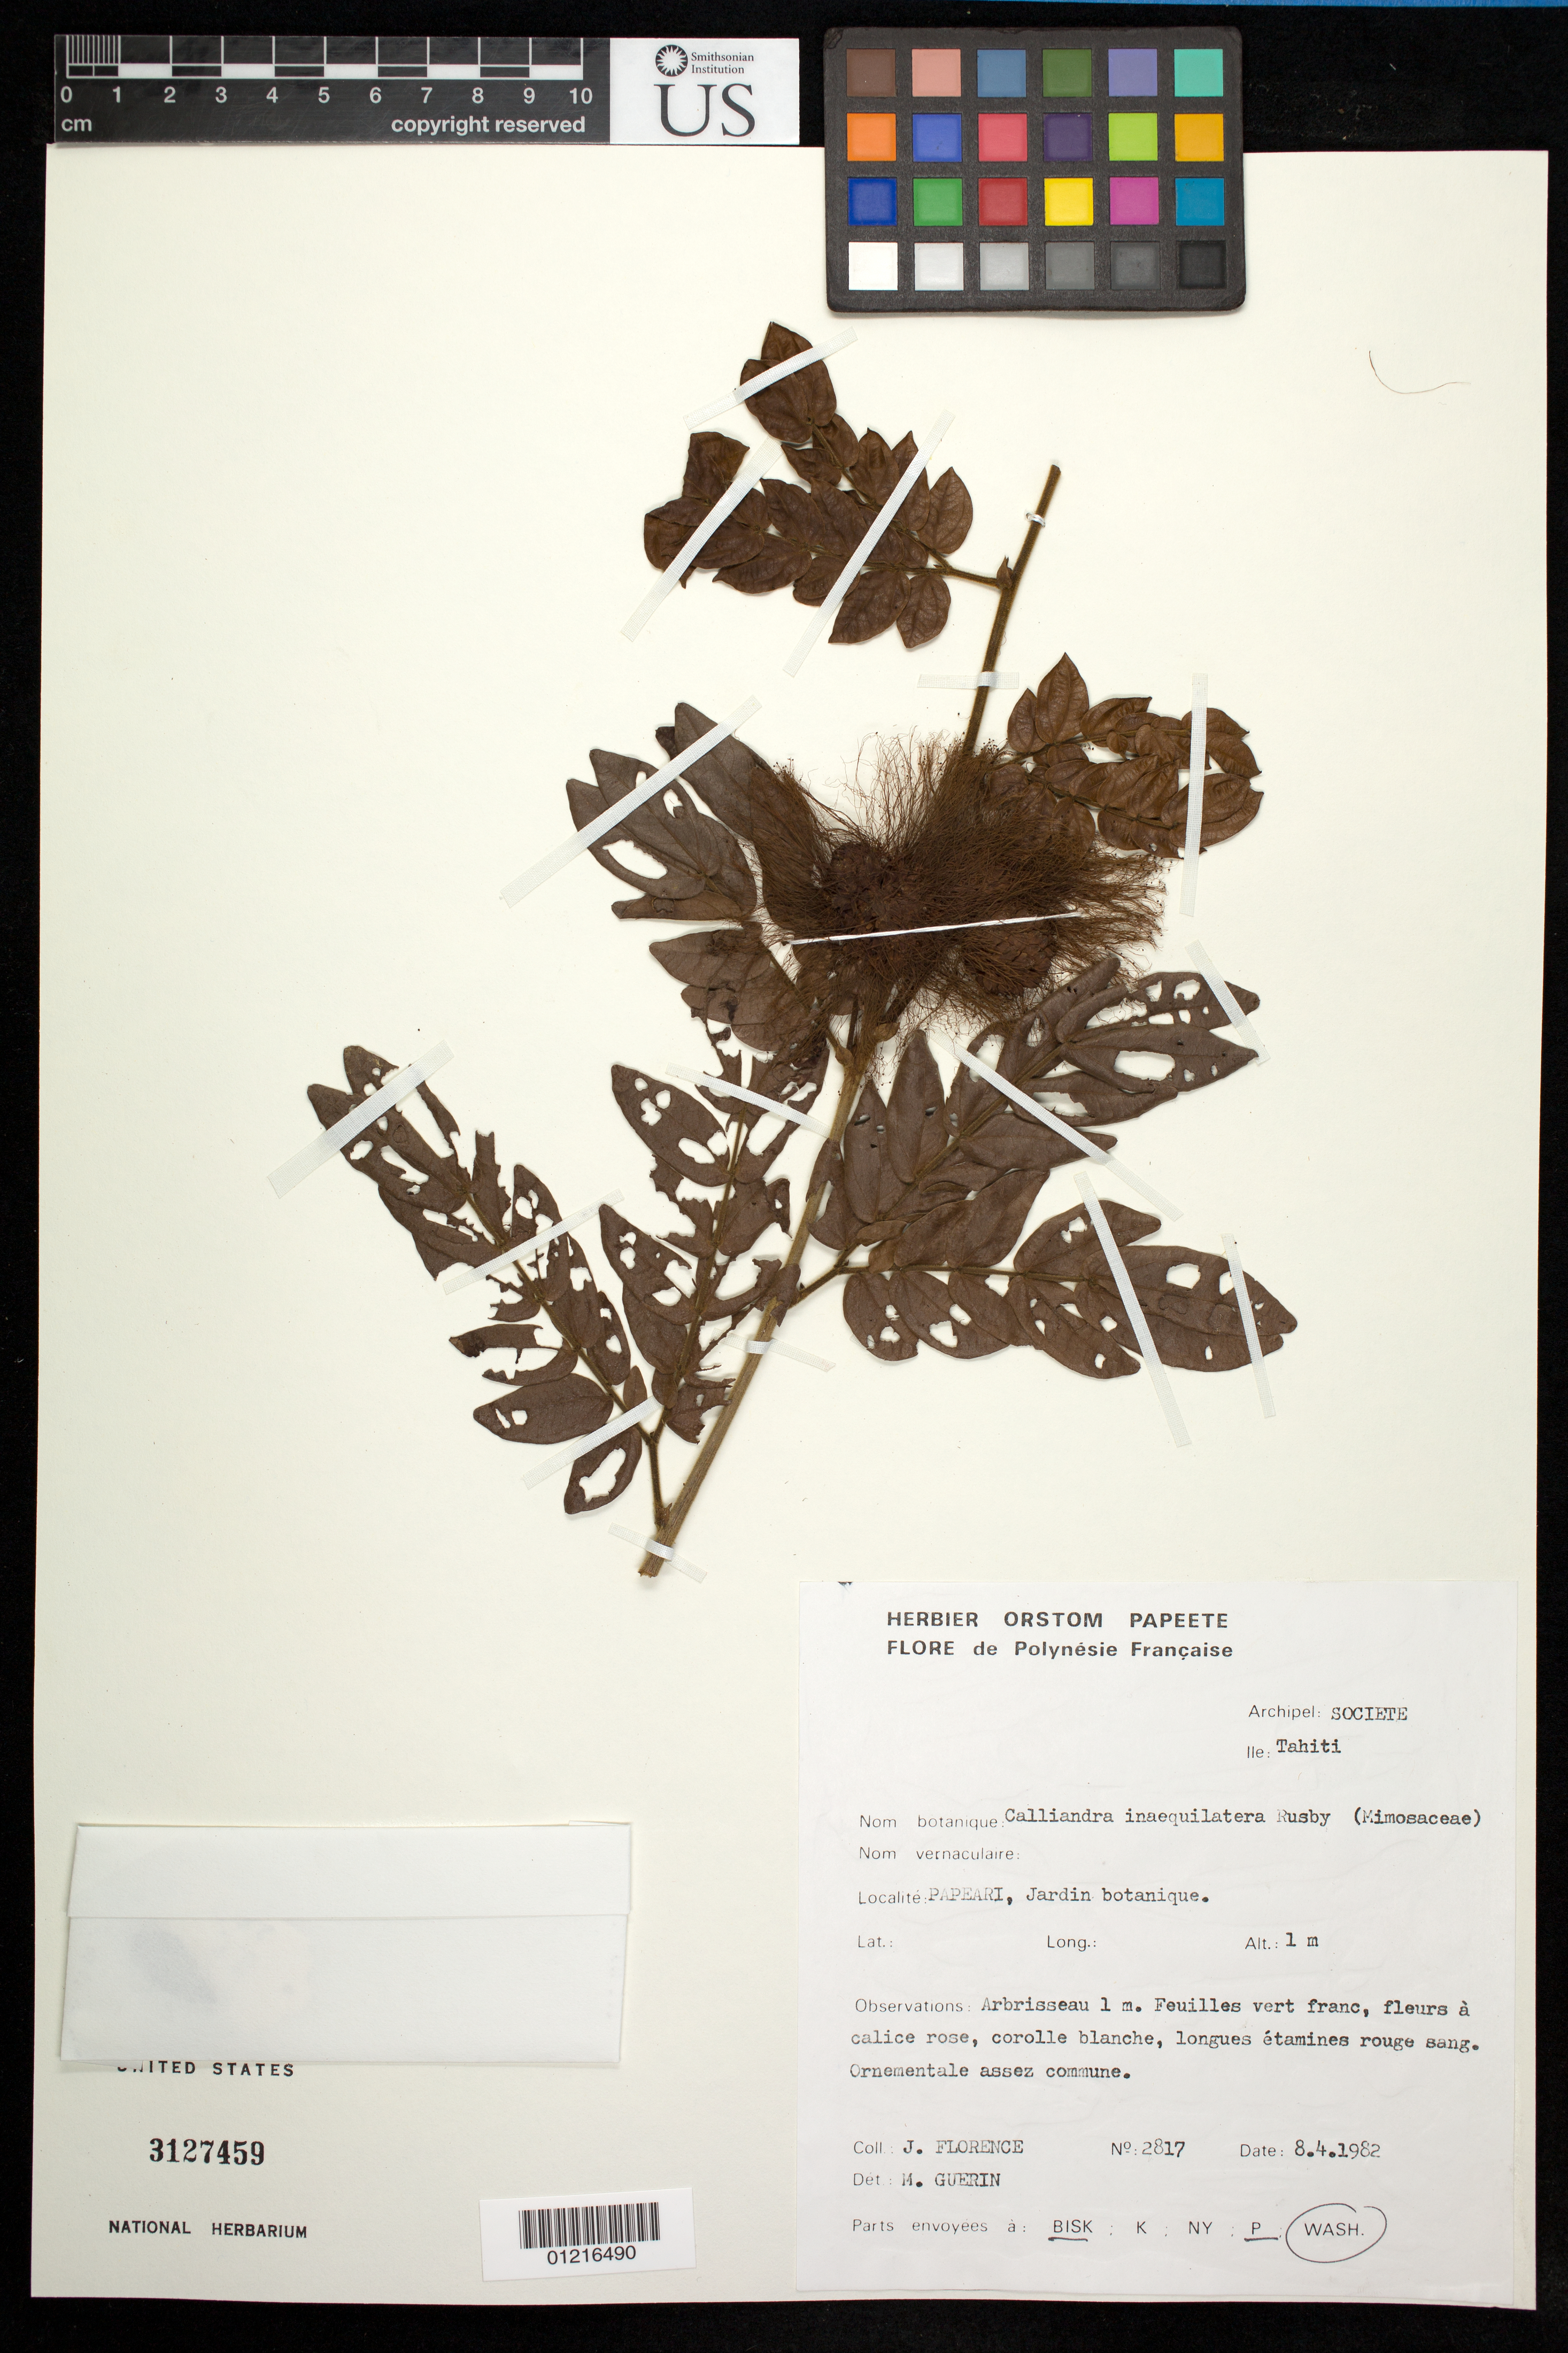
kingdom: Plantae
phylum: Tracheophyta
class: Magnoliopsida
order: Fabales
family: Fabaceae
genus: Calliandra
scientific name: Calliandra inaequilatera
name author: Rusby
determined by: Guerin-Bouhaben, M.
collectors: J. Florence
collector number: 2817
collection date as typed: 08 Apr 1982 or 04 Aug 1982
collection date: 1982-04-08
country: French Polynesia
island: Tahiti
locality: Papeari, botanical garden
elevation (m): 1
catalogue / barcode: US 3127459